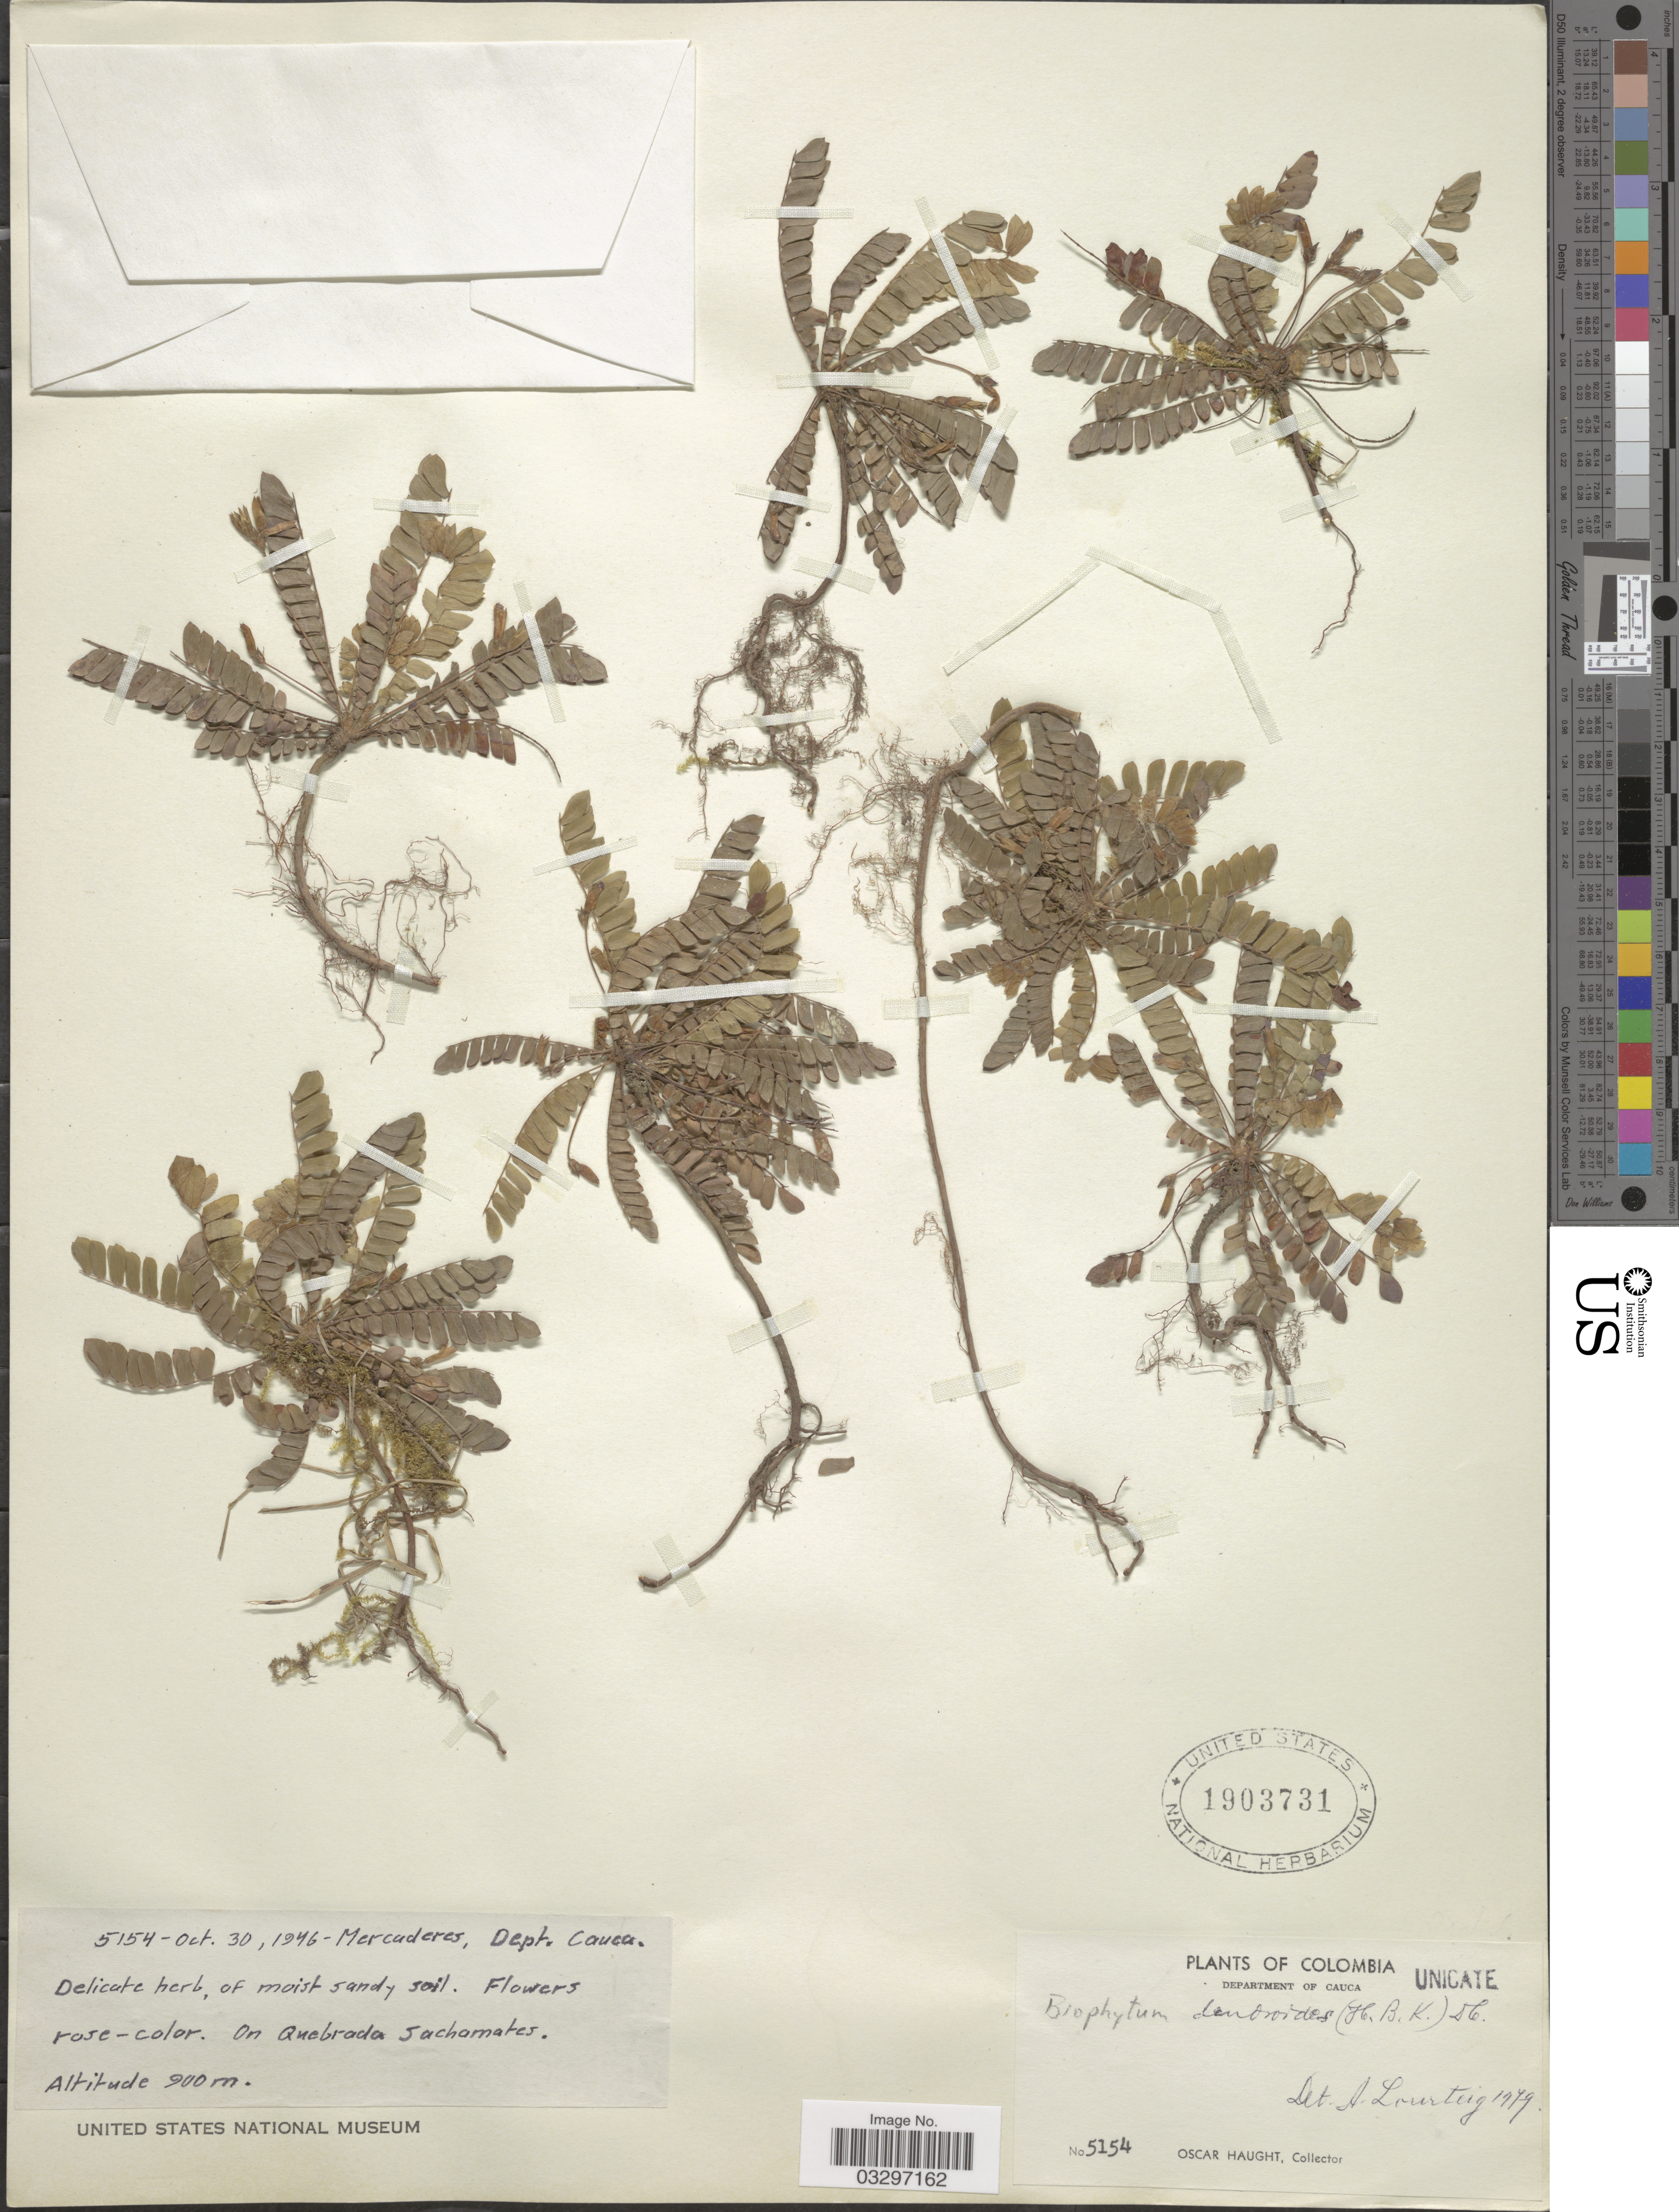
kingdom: Plantae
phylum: Tracheophyta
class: Magnoliopsida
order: Oxalidales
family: Oxalidaceae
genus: Biophytum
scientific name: Biophytum dendroides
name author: (Kunth) DC.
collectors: O. L. Haught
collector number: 5154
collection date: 1946-10-30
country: Colombia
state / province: Cauca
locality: Mercaderes, Department of Cauca, On Quebrada Sachamates.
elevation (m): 900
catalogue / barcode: US 1903731